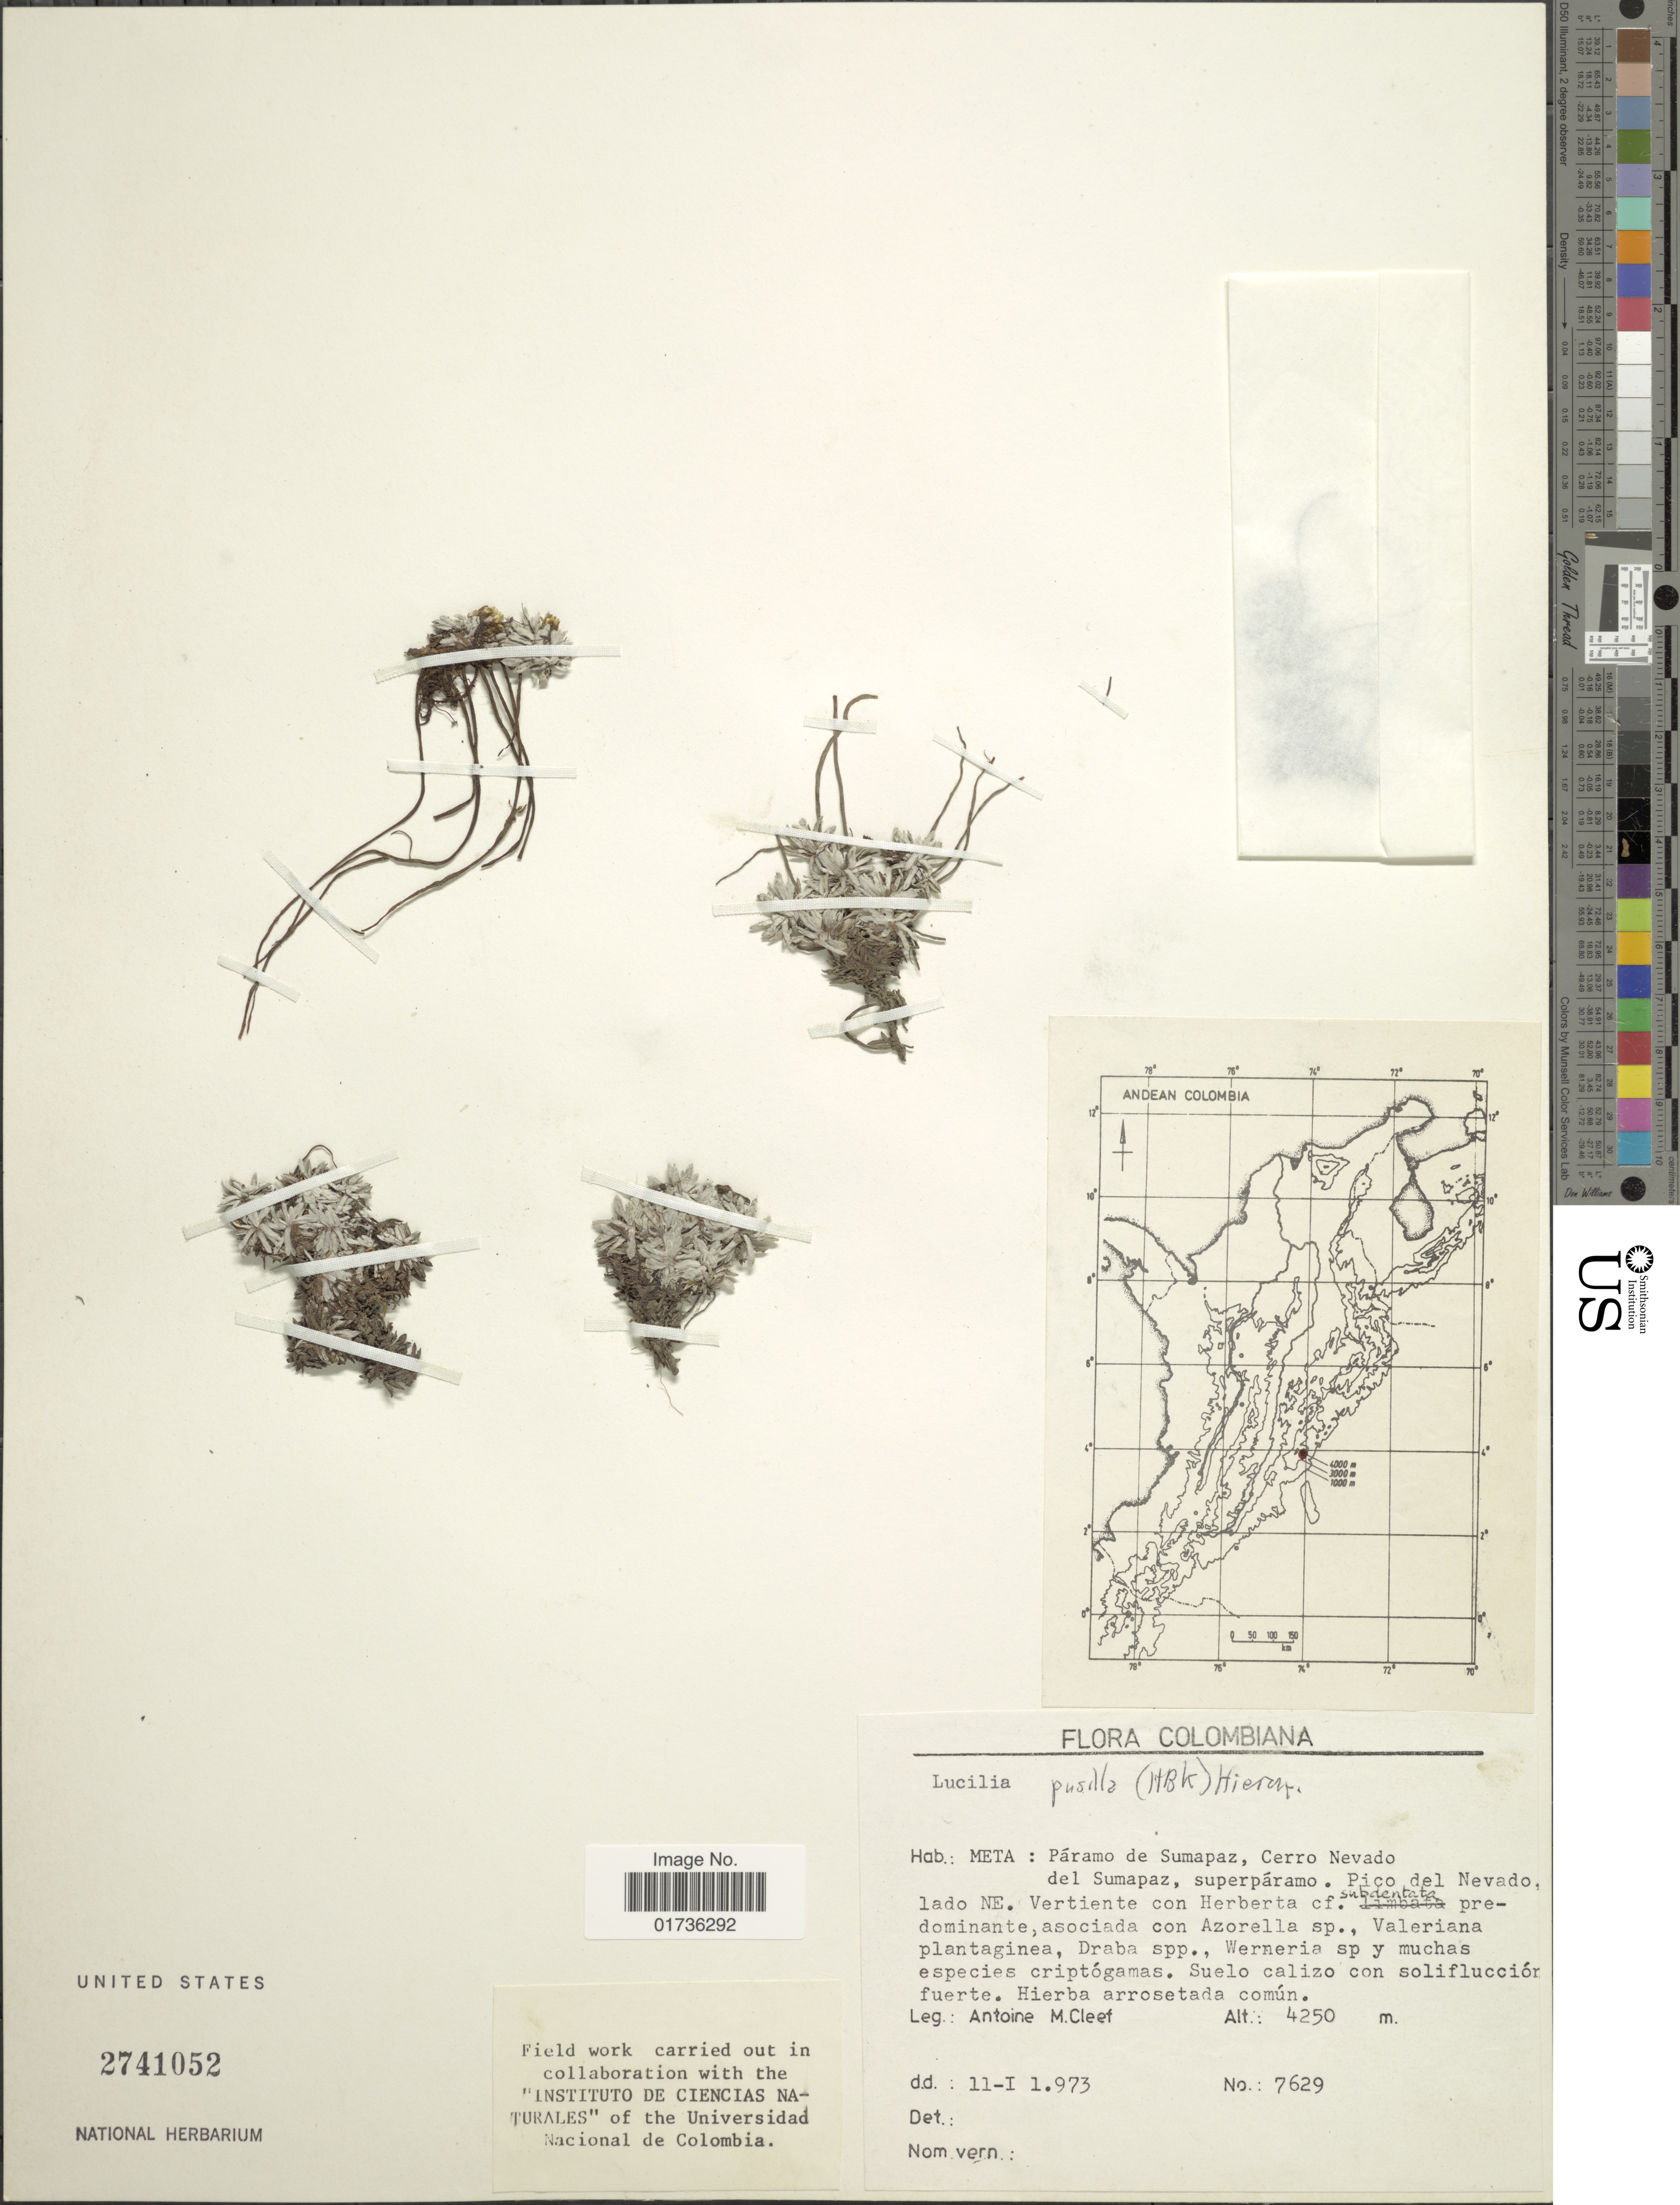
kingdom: Plantae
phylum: Tracheophyta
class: Magnoliopsida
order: Asterales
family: Asteraceae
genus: Lucilia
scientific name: Lucilia kunthiana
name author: (DC.) Zardini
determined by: Dillon, M. O.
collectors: A. M. Cleef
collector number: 7629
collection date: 1973-01-11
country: Colombia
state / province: Meta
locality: Páramo de Sumapaz, Cerro Nevado del Sumapaz, superpáramo. Pico del Nevado lado NE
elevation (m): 4250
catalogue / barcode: US 2741052